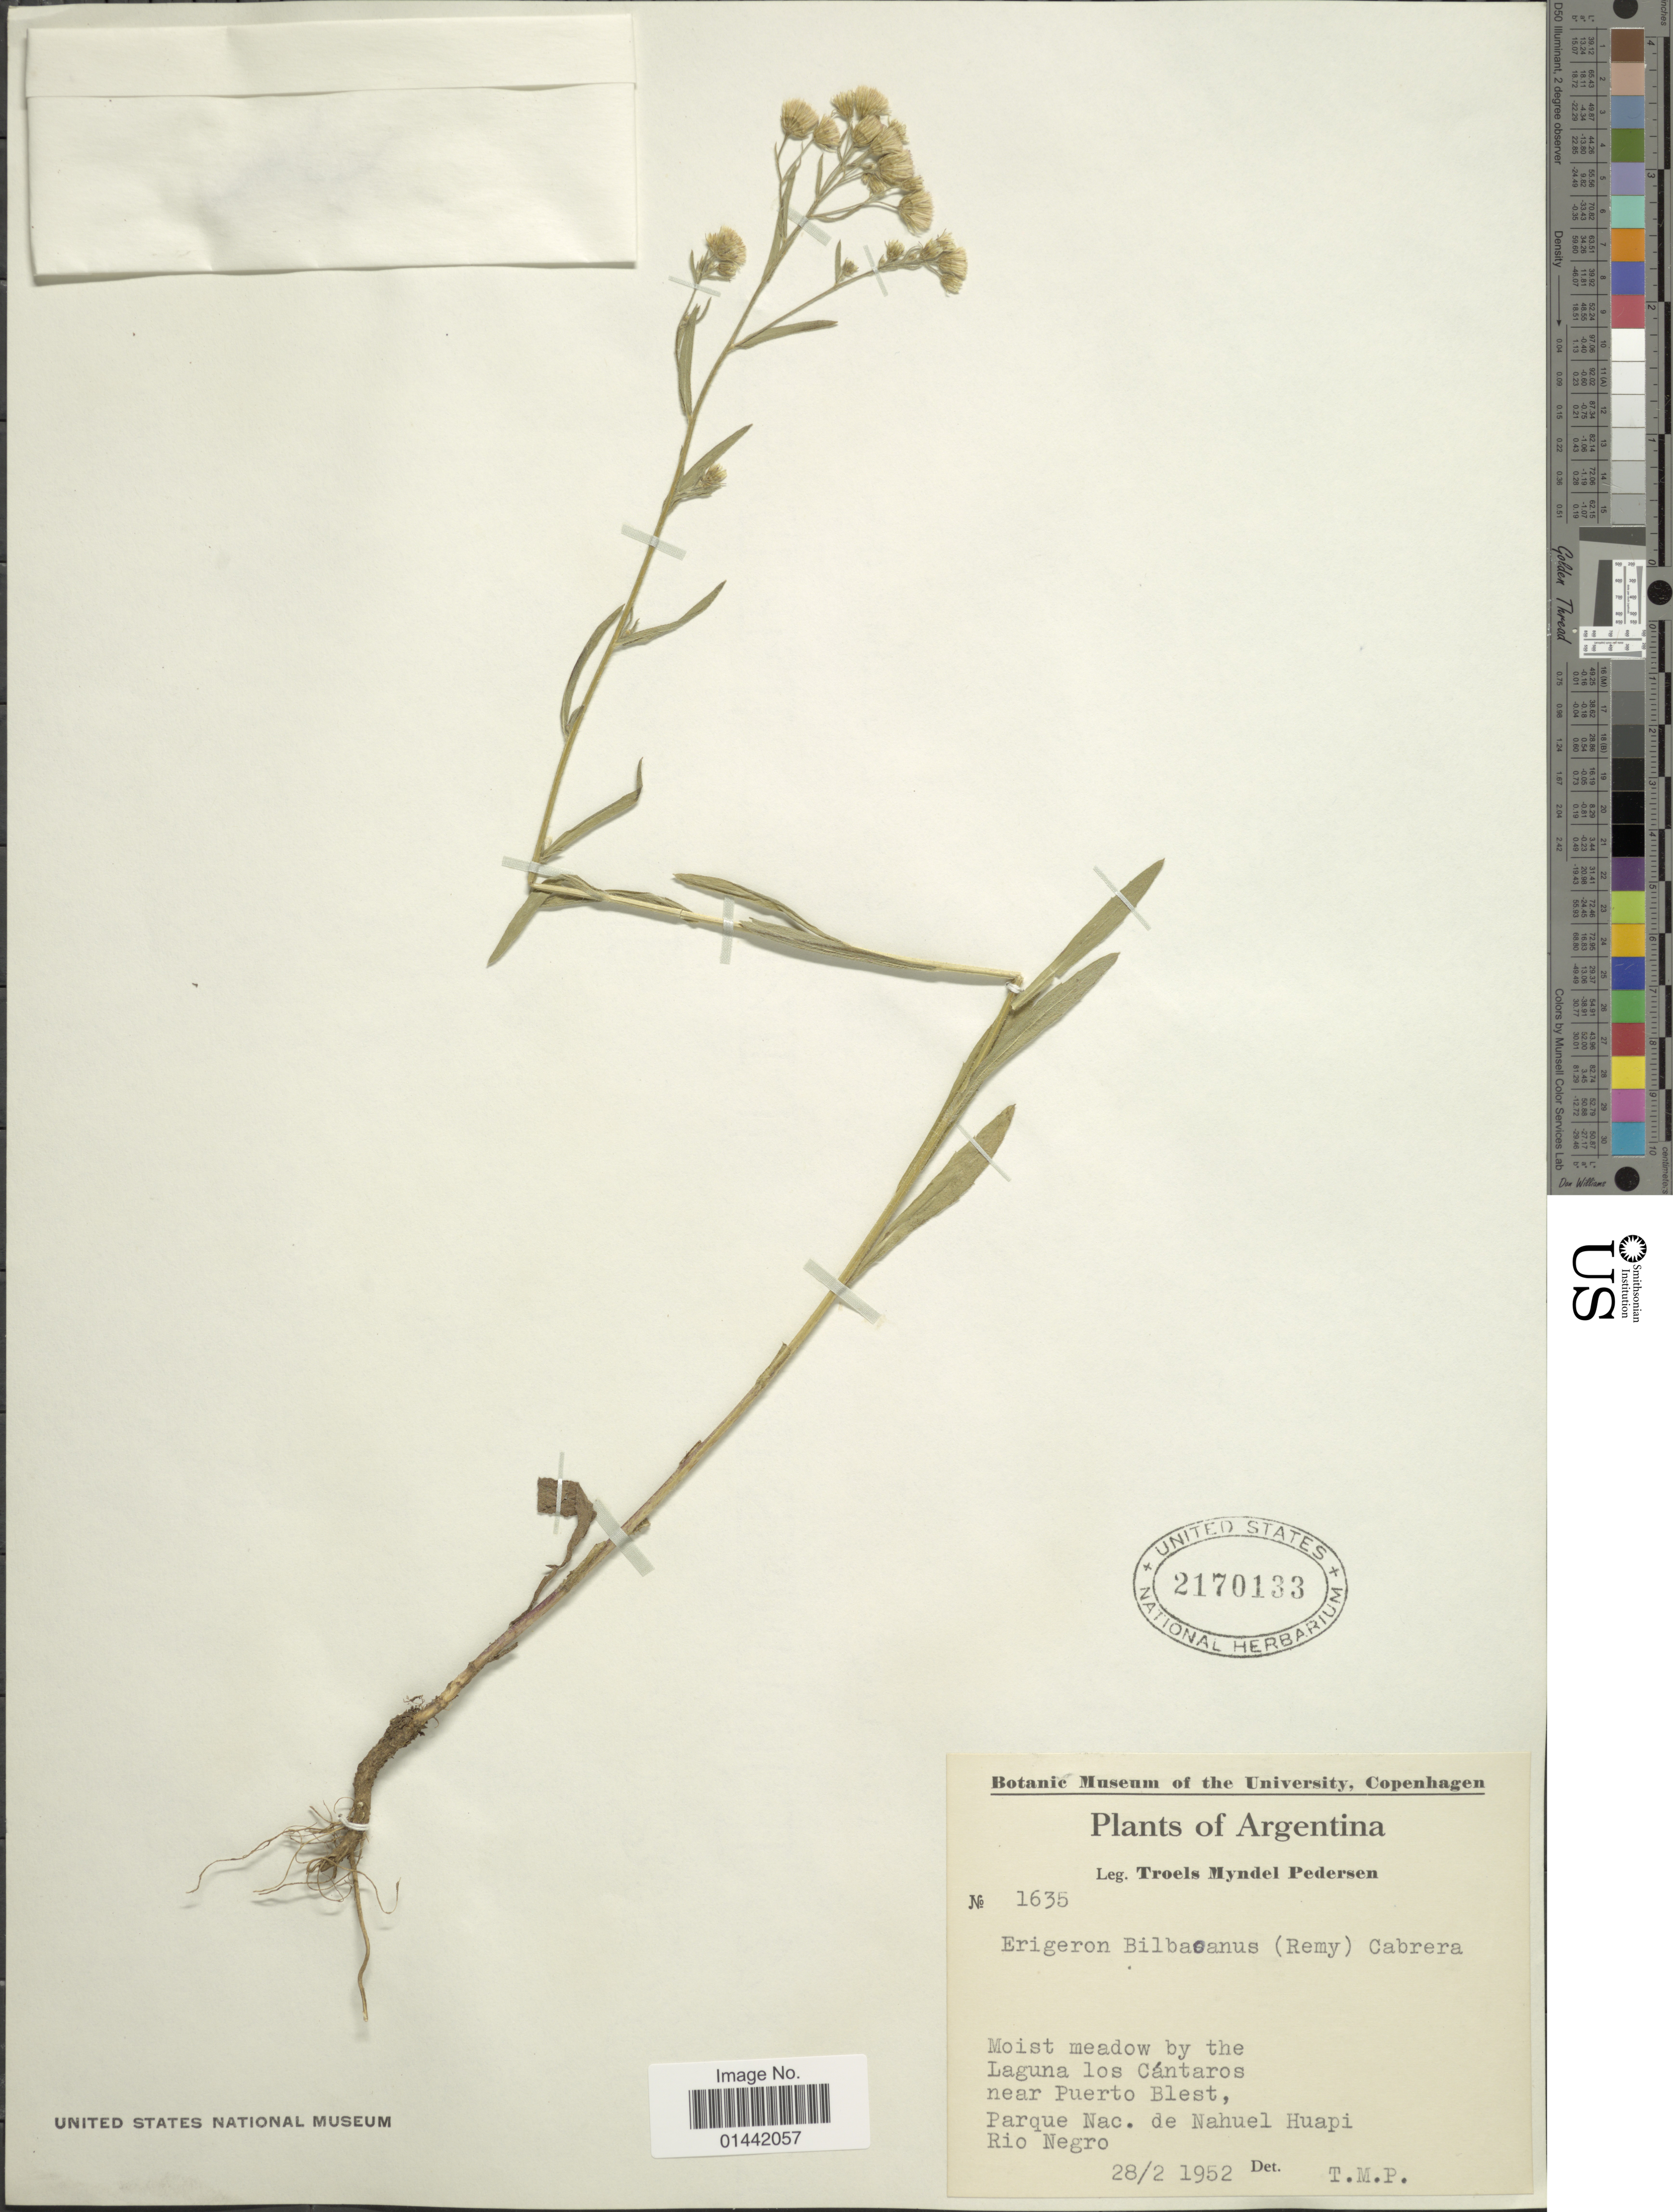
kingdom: Plantae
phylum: Tracheophyta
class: Magnoliopsida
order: Asterales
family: Asteraceae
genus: Erigeron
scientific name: Erigeron bilbaoanus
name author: (J. Rémy) Cabrera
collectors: T. Pederson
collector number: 1635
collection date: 1952-02-28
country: Argentina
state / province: Rio Negro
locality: Moit meadow by the Laguna los Cántaros near Puerto Blest, Parque Nac. de Nahuel Huapi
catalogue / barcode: US 2170133